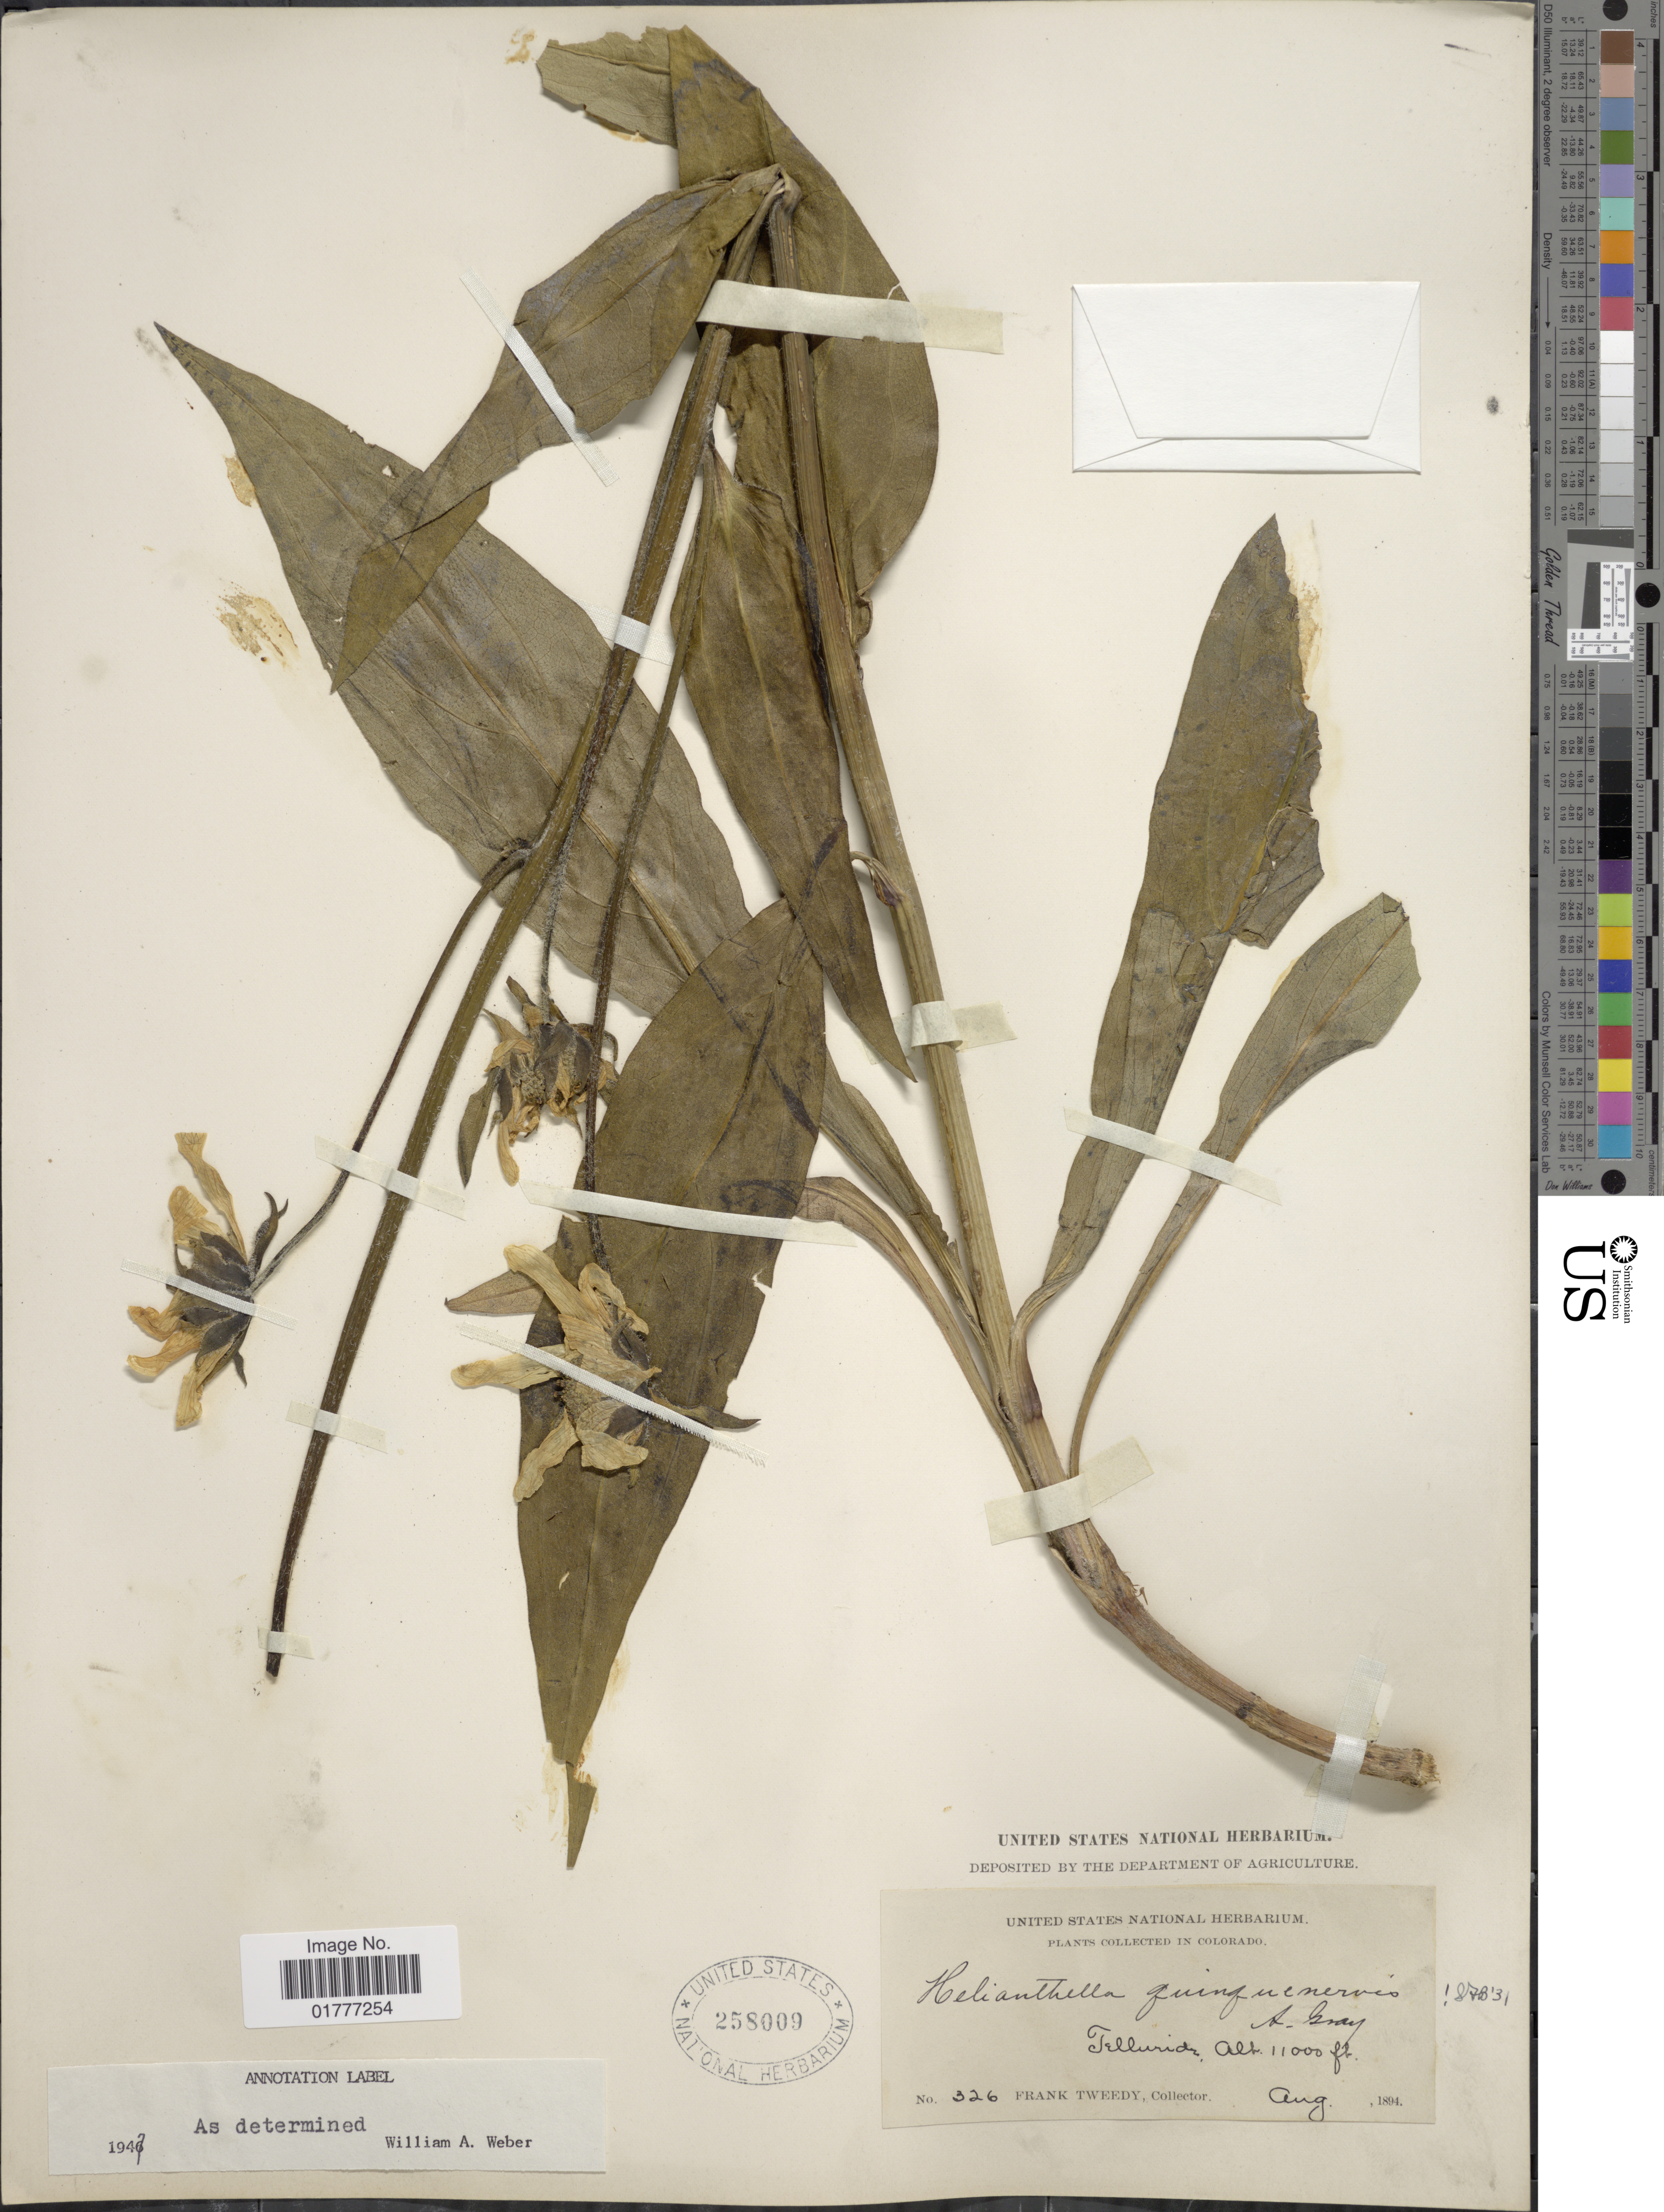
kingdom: Plantae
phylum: Tracheophyta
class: Magnoliopsida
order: Asterales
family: Asteraceae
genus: Helianthella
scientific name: Helianthella quinquenervis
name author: (Hook.) A. Gray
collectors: F. Tweedy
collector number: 326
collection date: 1894-08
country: United States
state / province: Colorado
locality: Telluride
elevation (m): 3353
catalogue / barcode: US 258009